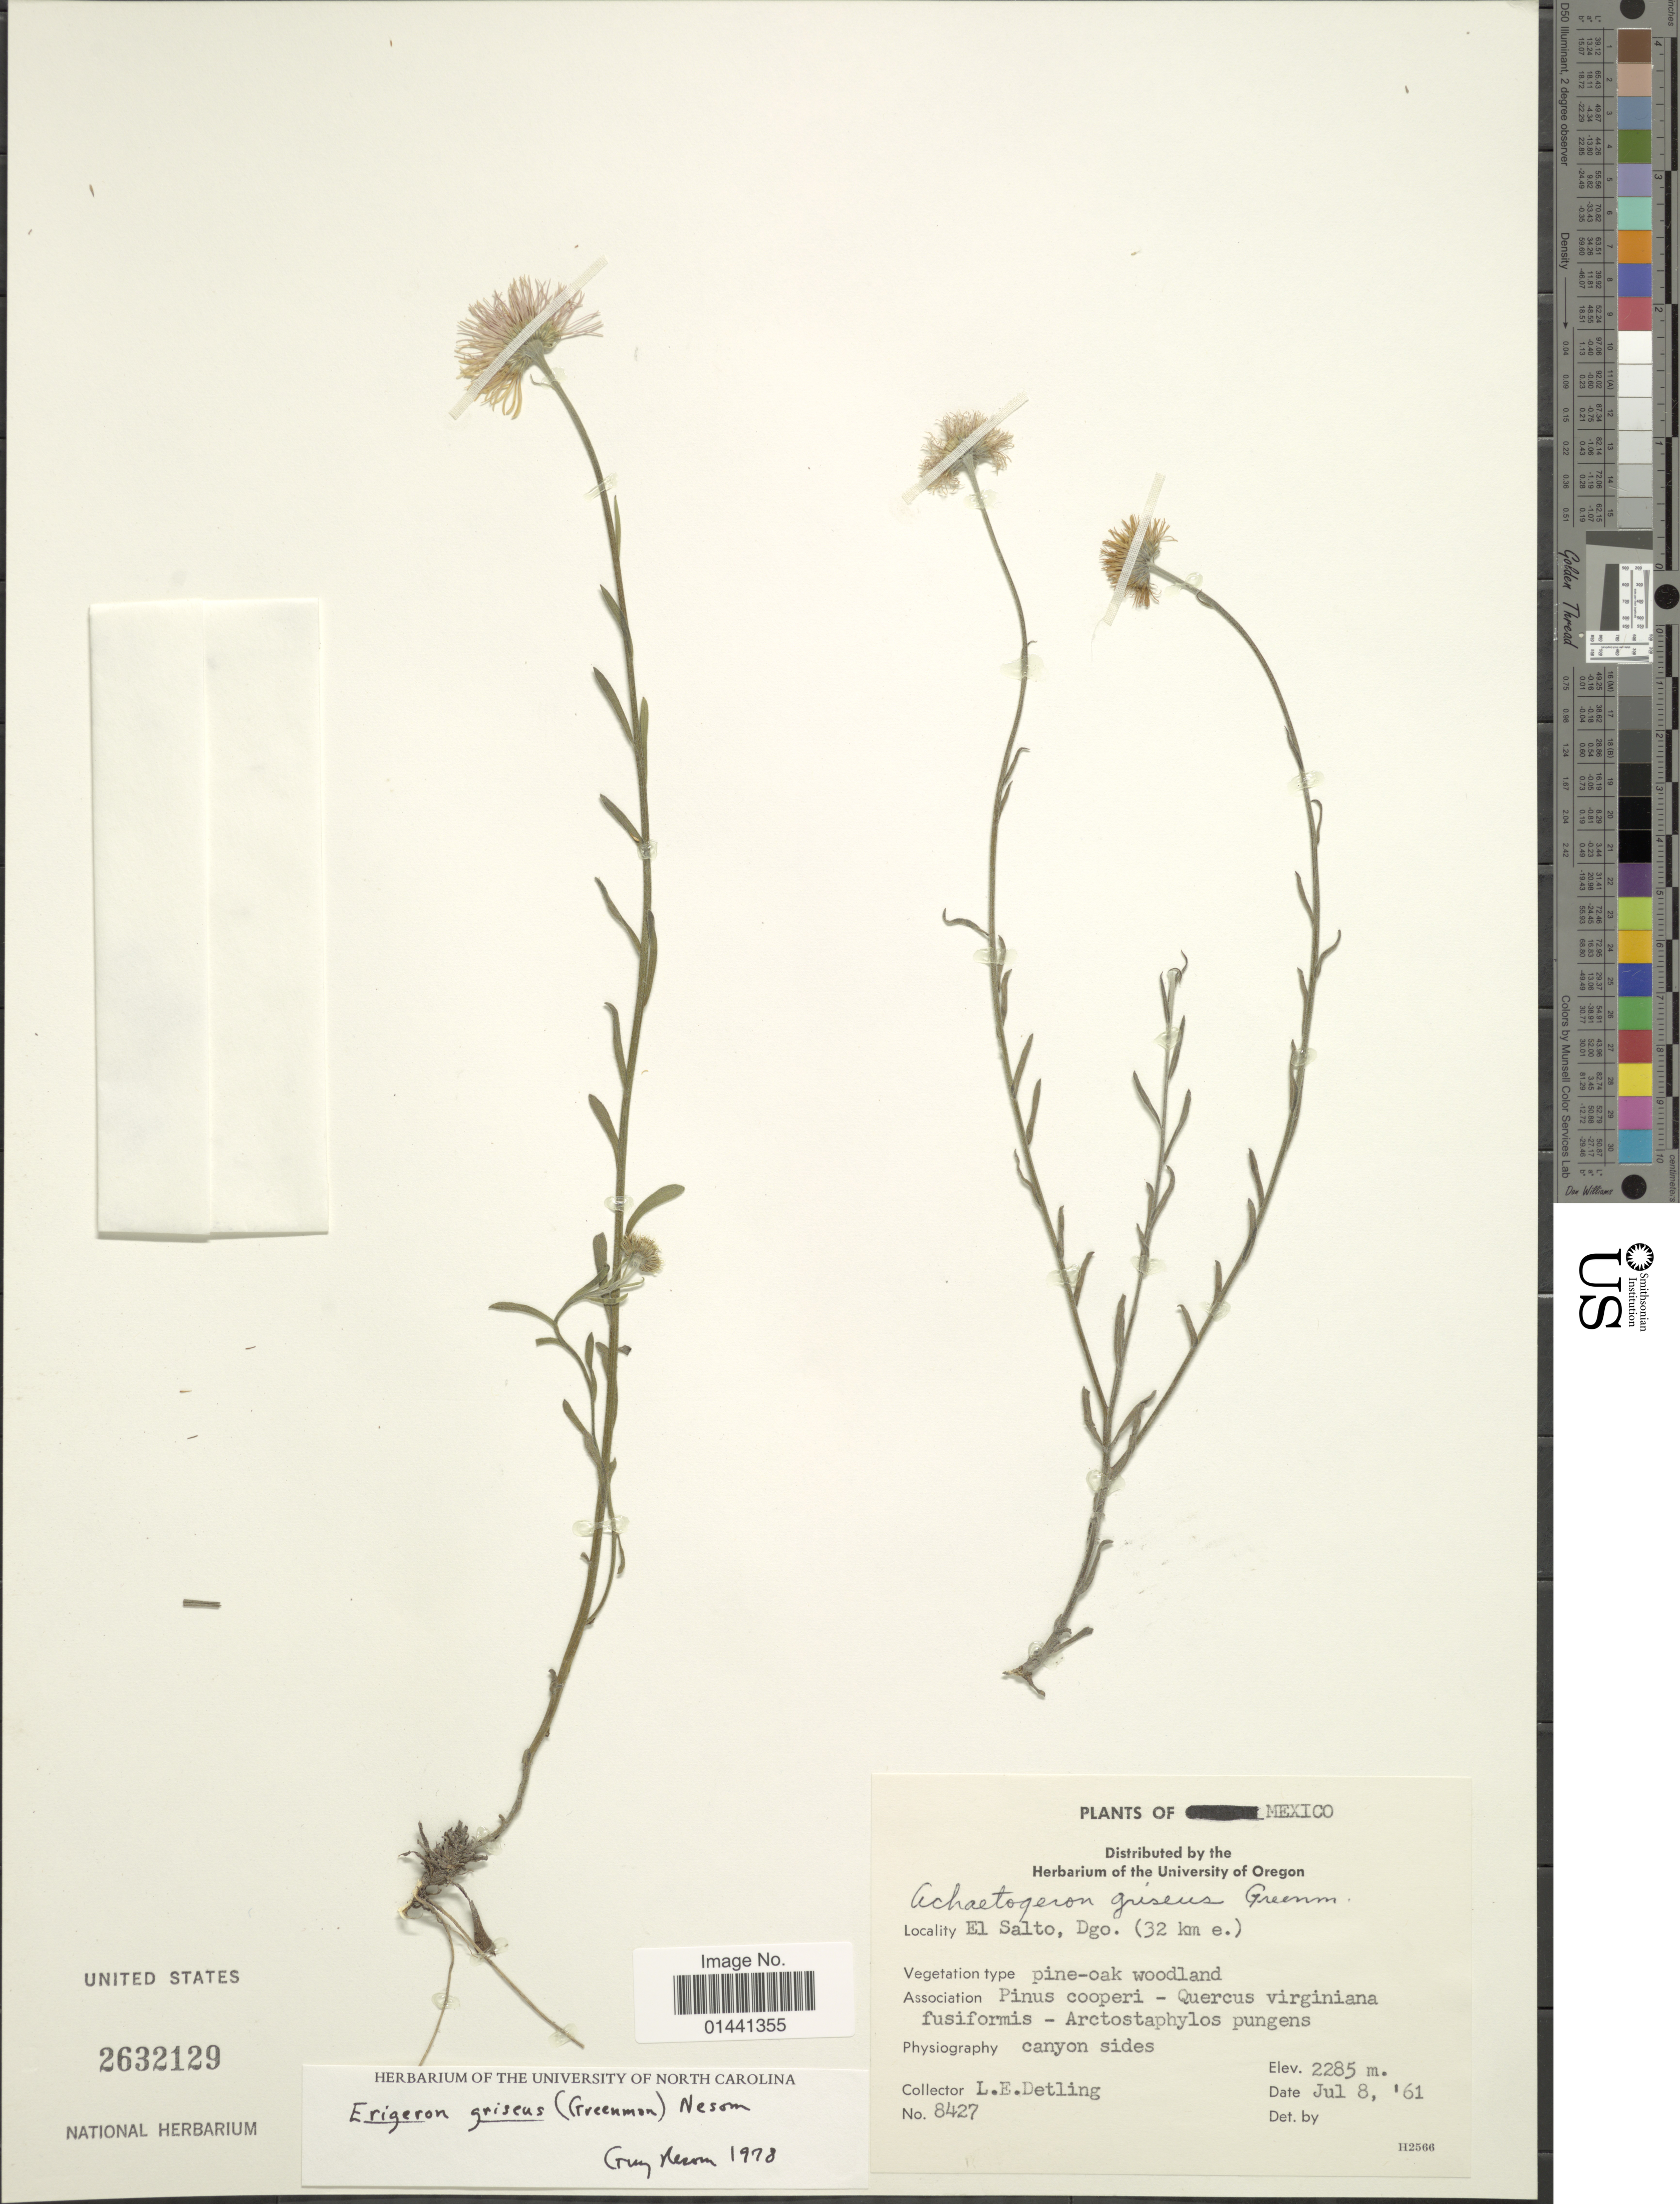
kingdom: Plantae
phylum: Tracheophyta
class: Magnoliopsida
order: Asterales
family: Asteraceae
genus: Erigeron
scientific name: Erigeron griseus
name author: (Greenm.) G.L. Nesom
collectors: L. E. Detling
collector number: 8427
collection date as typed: Transcribed d/m/y: 8/7/61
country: Mexico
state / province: Durango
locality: El Salto, pine-oak woodland, canyon sides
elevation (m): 2285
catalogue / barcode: US 2632129